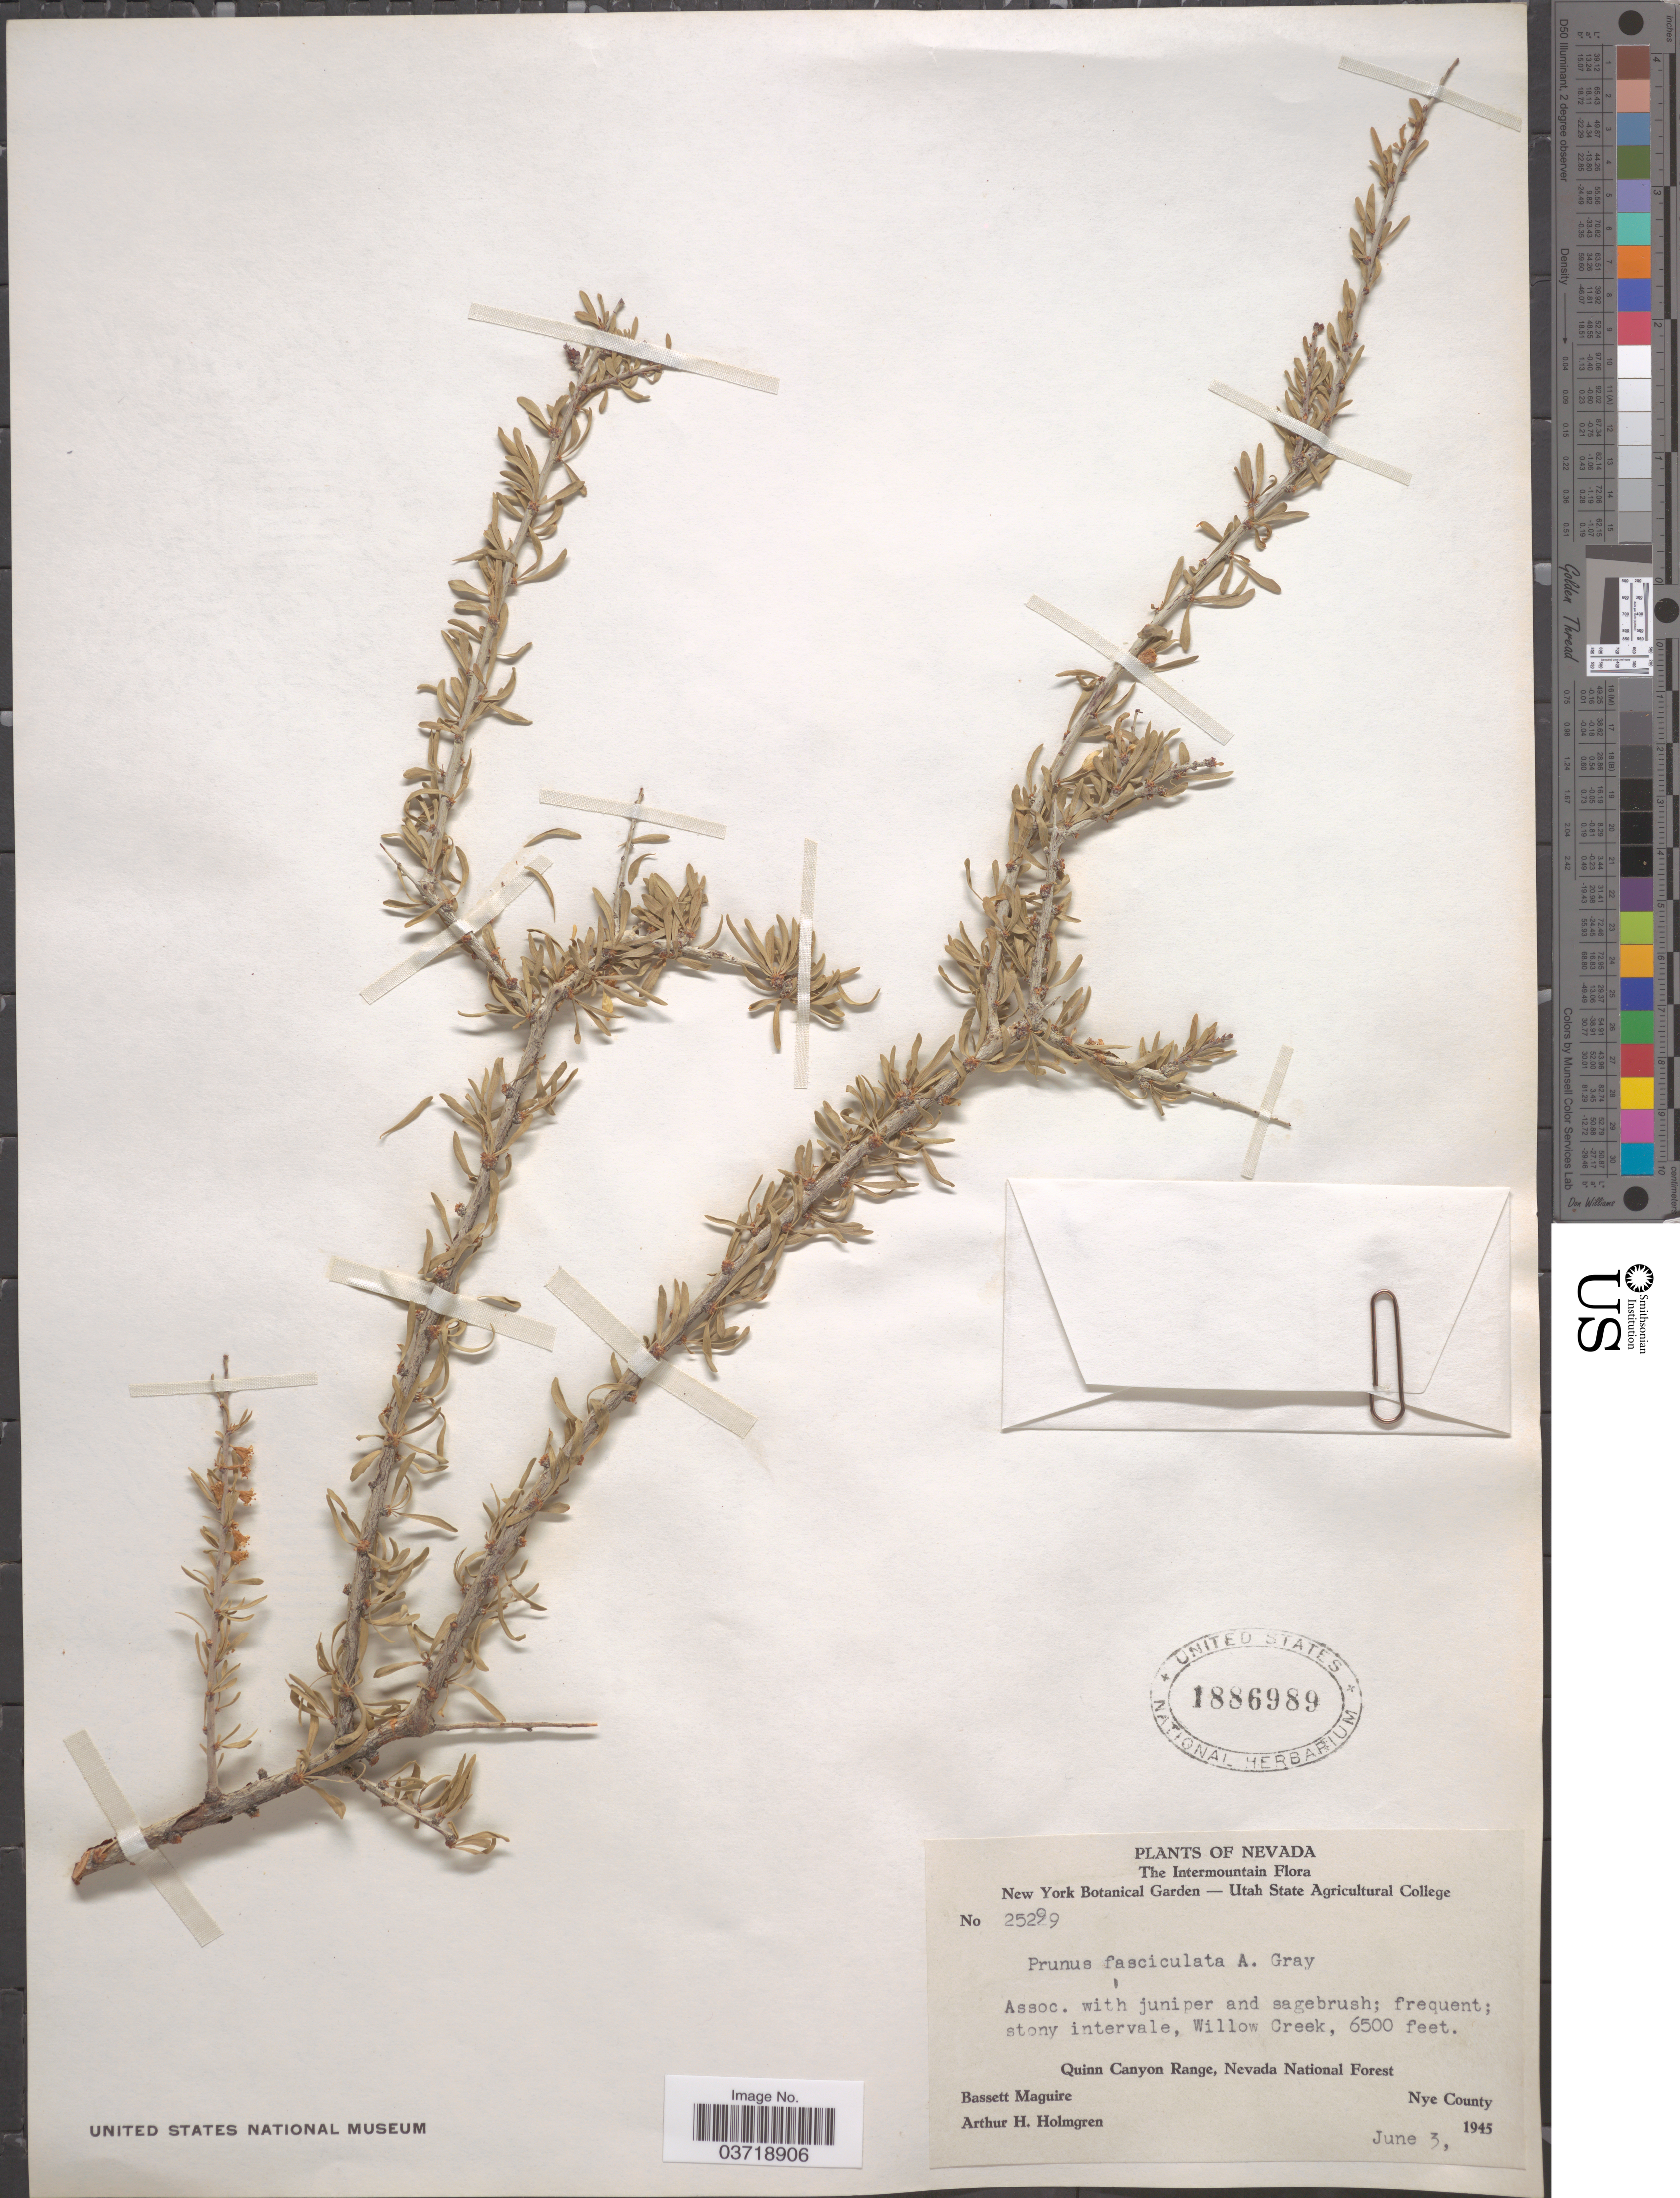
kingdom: Plantae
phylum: Tracheophyta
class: Magnoliopsida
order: Rosales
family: Rosaceae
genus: Prunus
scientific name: Prunus fasciculata var. fasciculata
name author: (Torr.) A. Gray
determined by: Strong, Mark T., (BOT), Smithsonian Institution - National Museum of Natural History (UNITED STATES)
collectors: B. Maguire & A. H. Holmgren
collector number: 25299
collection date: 1945-06-03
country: United States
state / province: Nevada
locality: The Intermountain. Willow Creek. Quinn Canyon Range, Nevada National Forest. Nye County.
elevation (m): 1981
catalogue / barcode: US 1886989